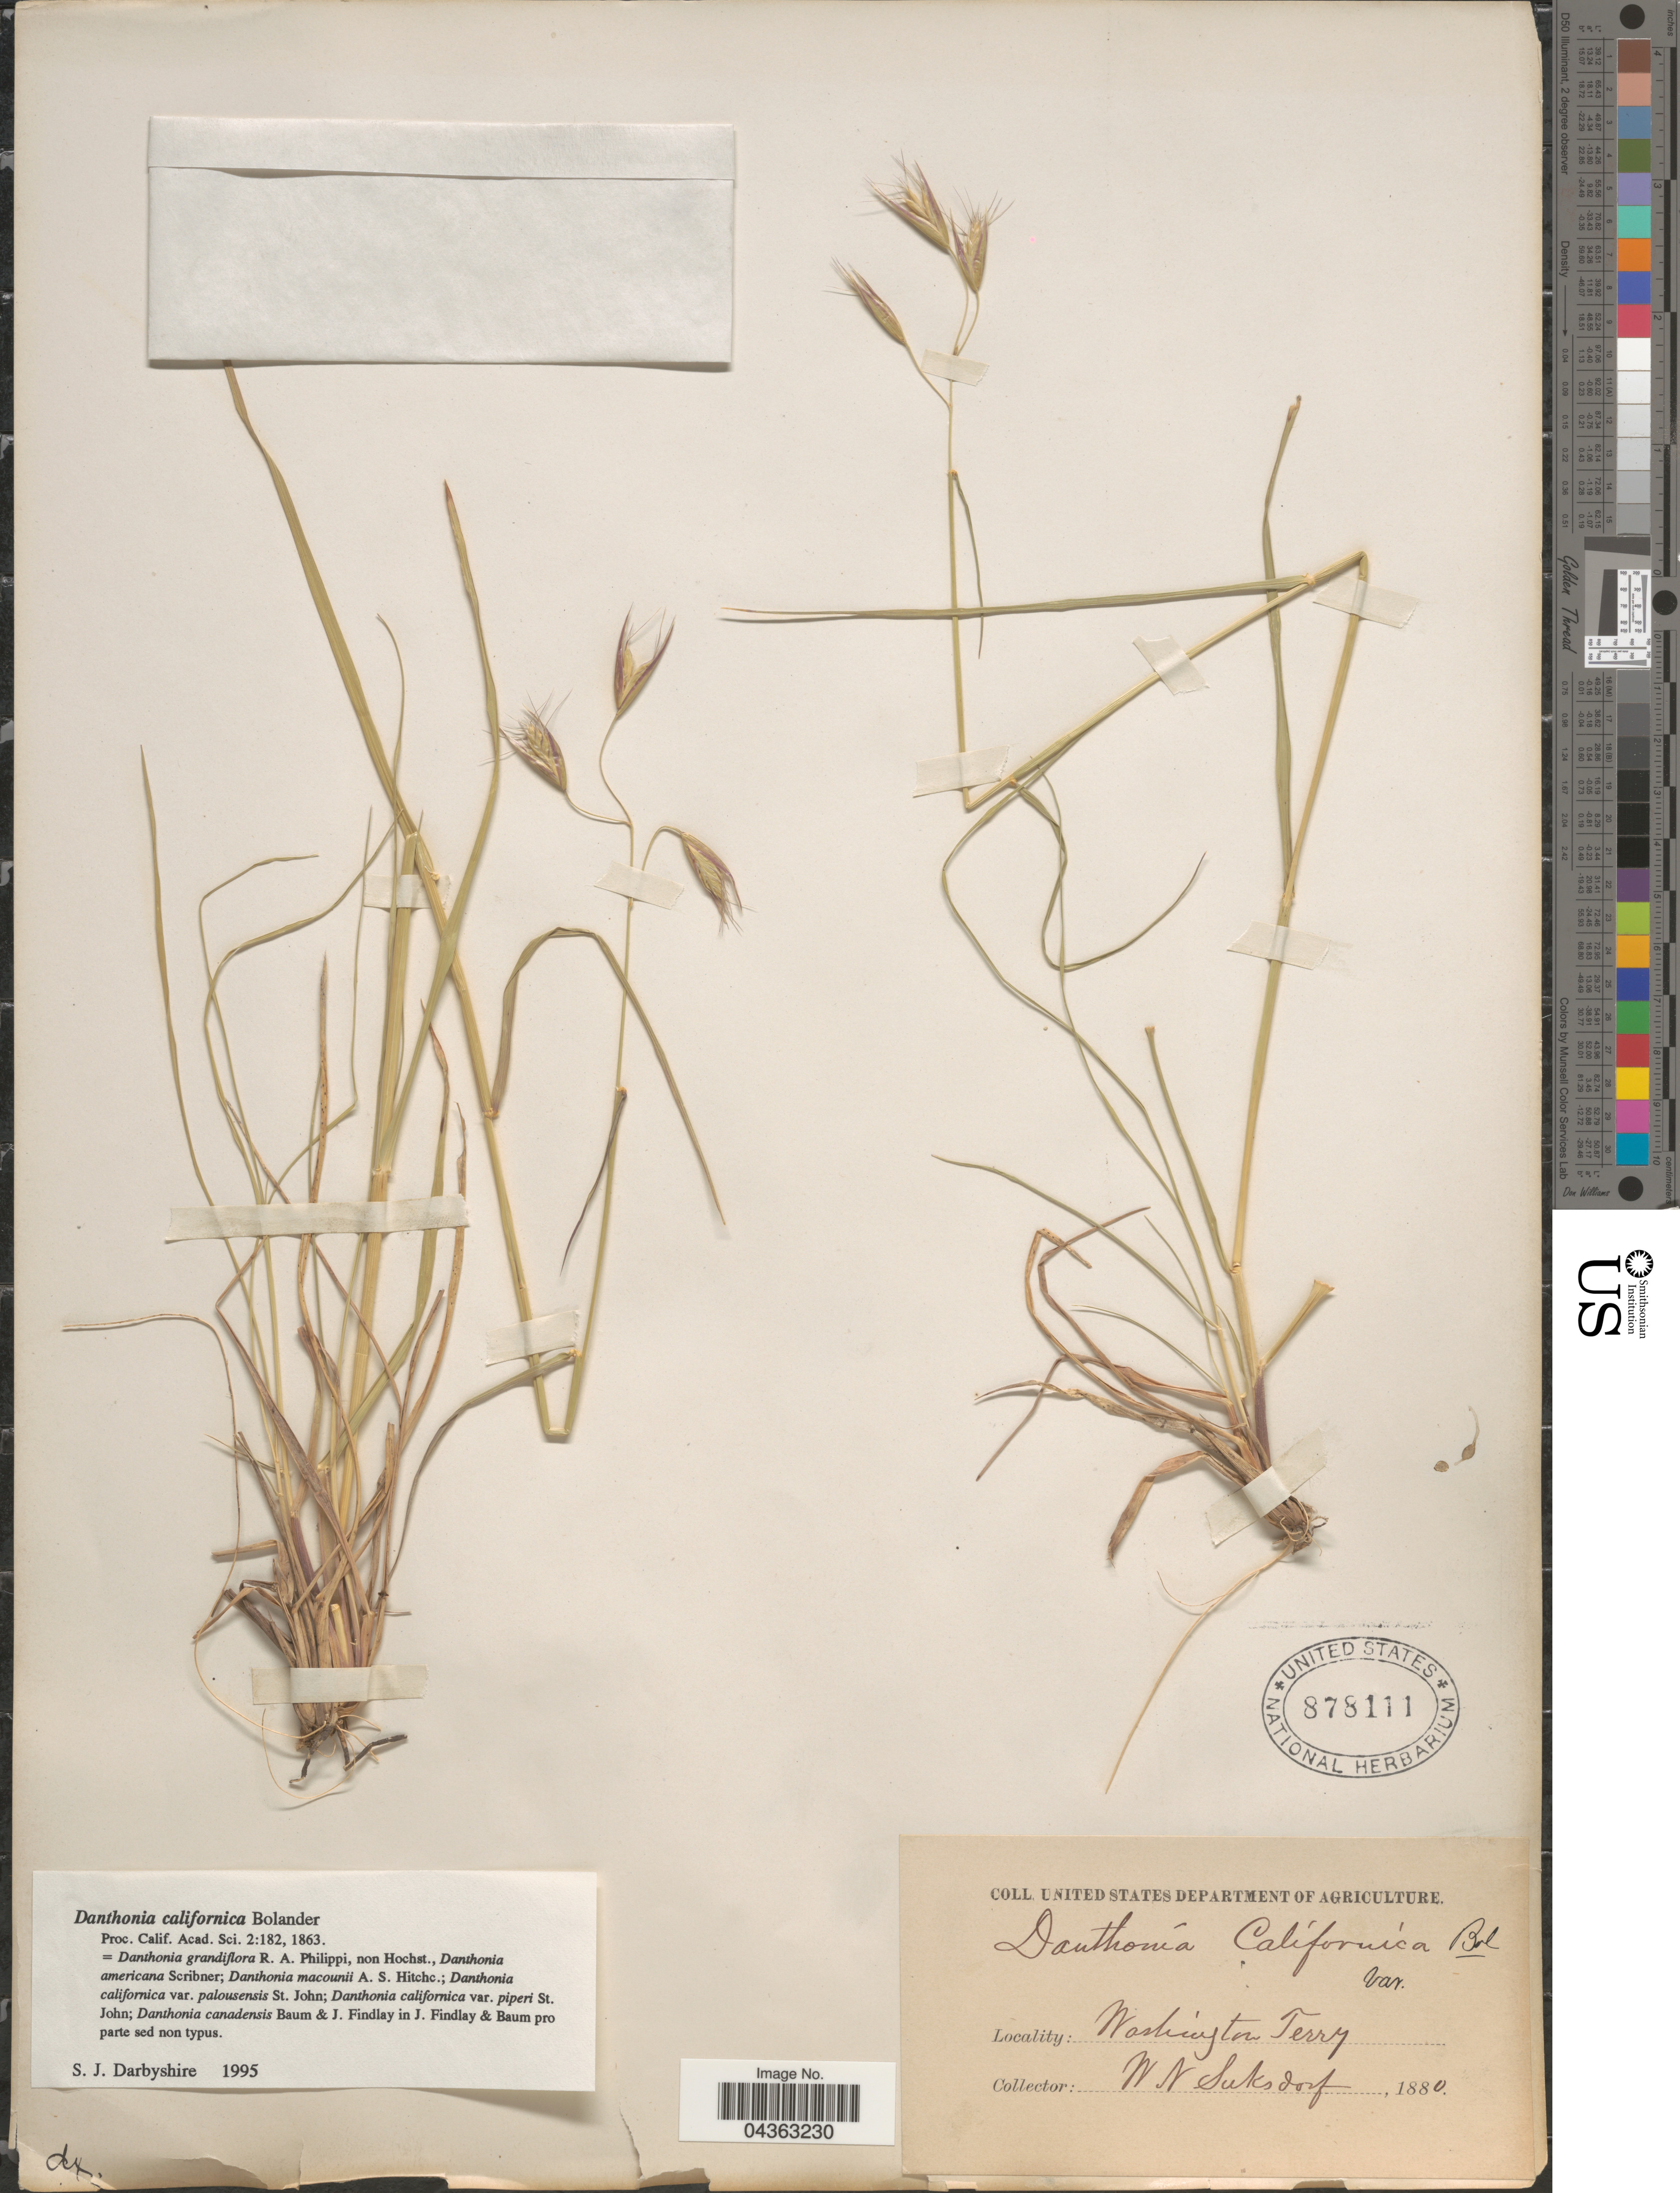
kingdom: Plantae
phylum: Tracheophyta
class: Liliopsida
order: Poales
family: Poaceae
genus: Danthonia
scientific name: Danthonia californica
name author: Bol.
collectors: W. N. Suksdorf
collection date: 1880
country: United States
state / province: Washington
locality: Washington Terry.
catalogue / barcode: US 878111